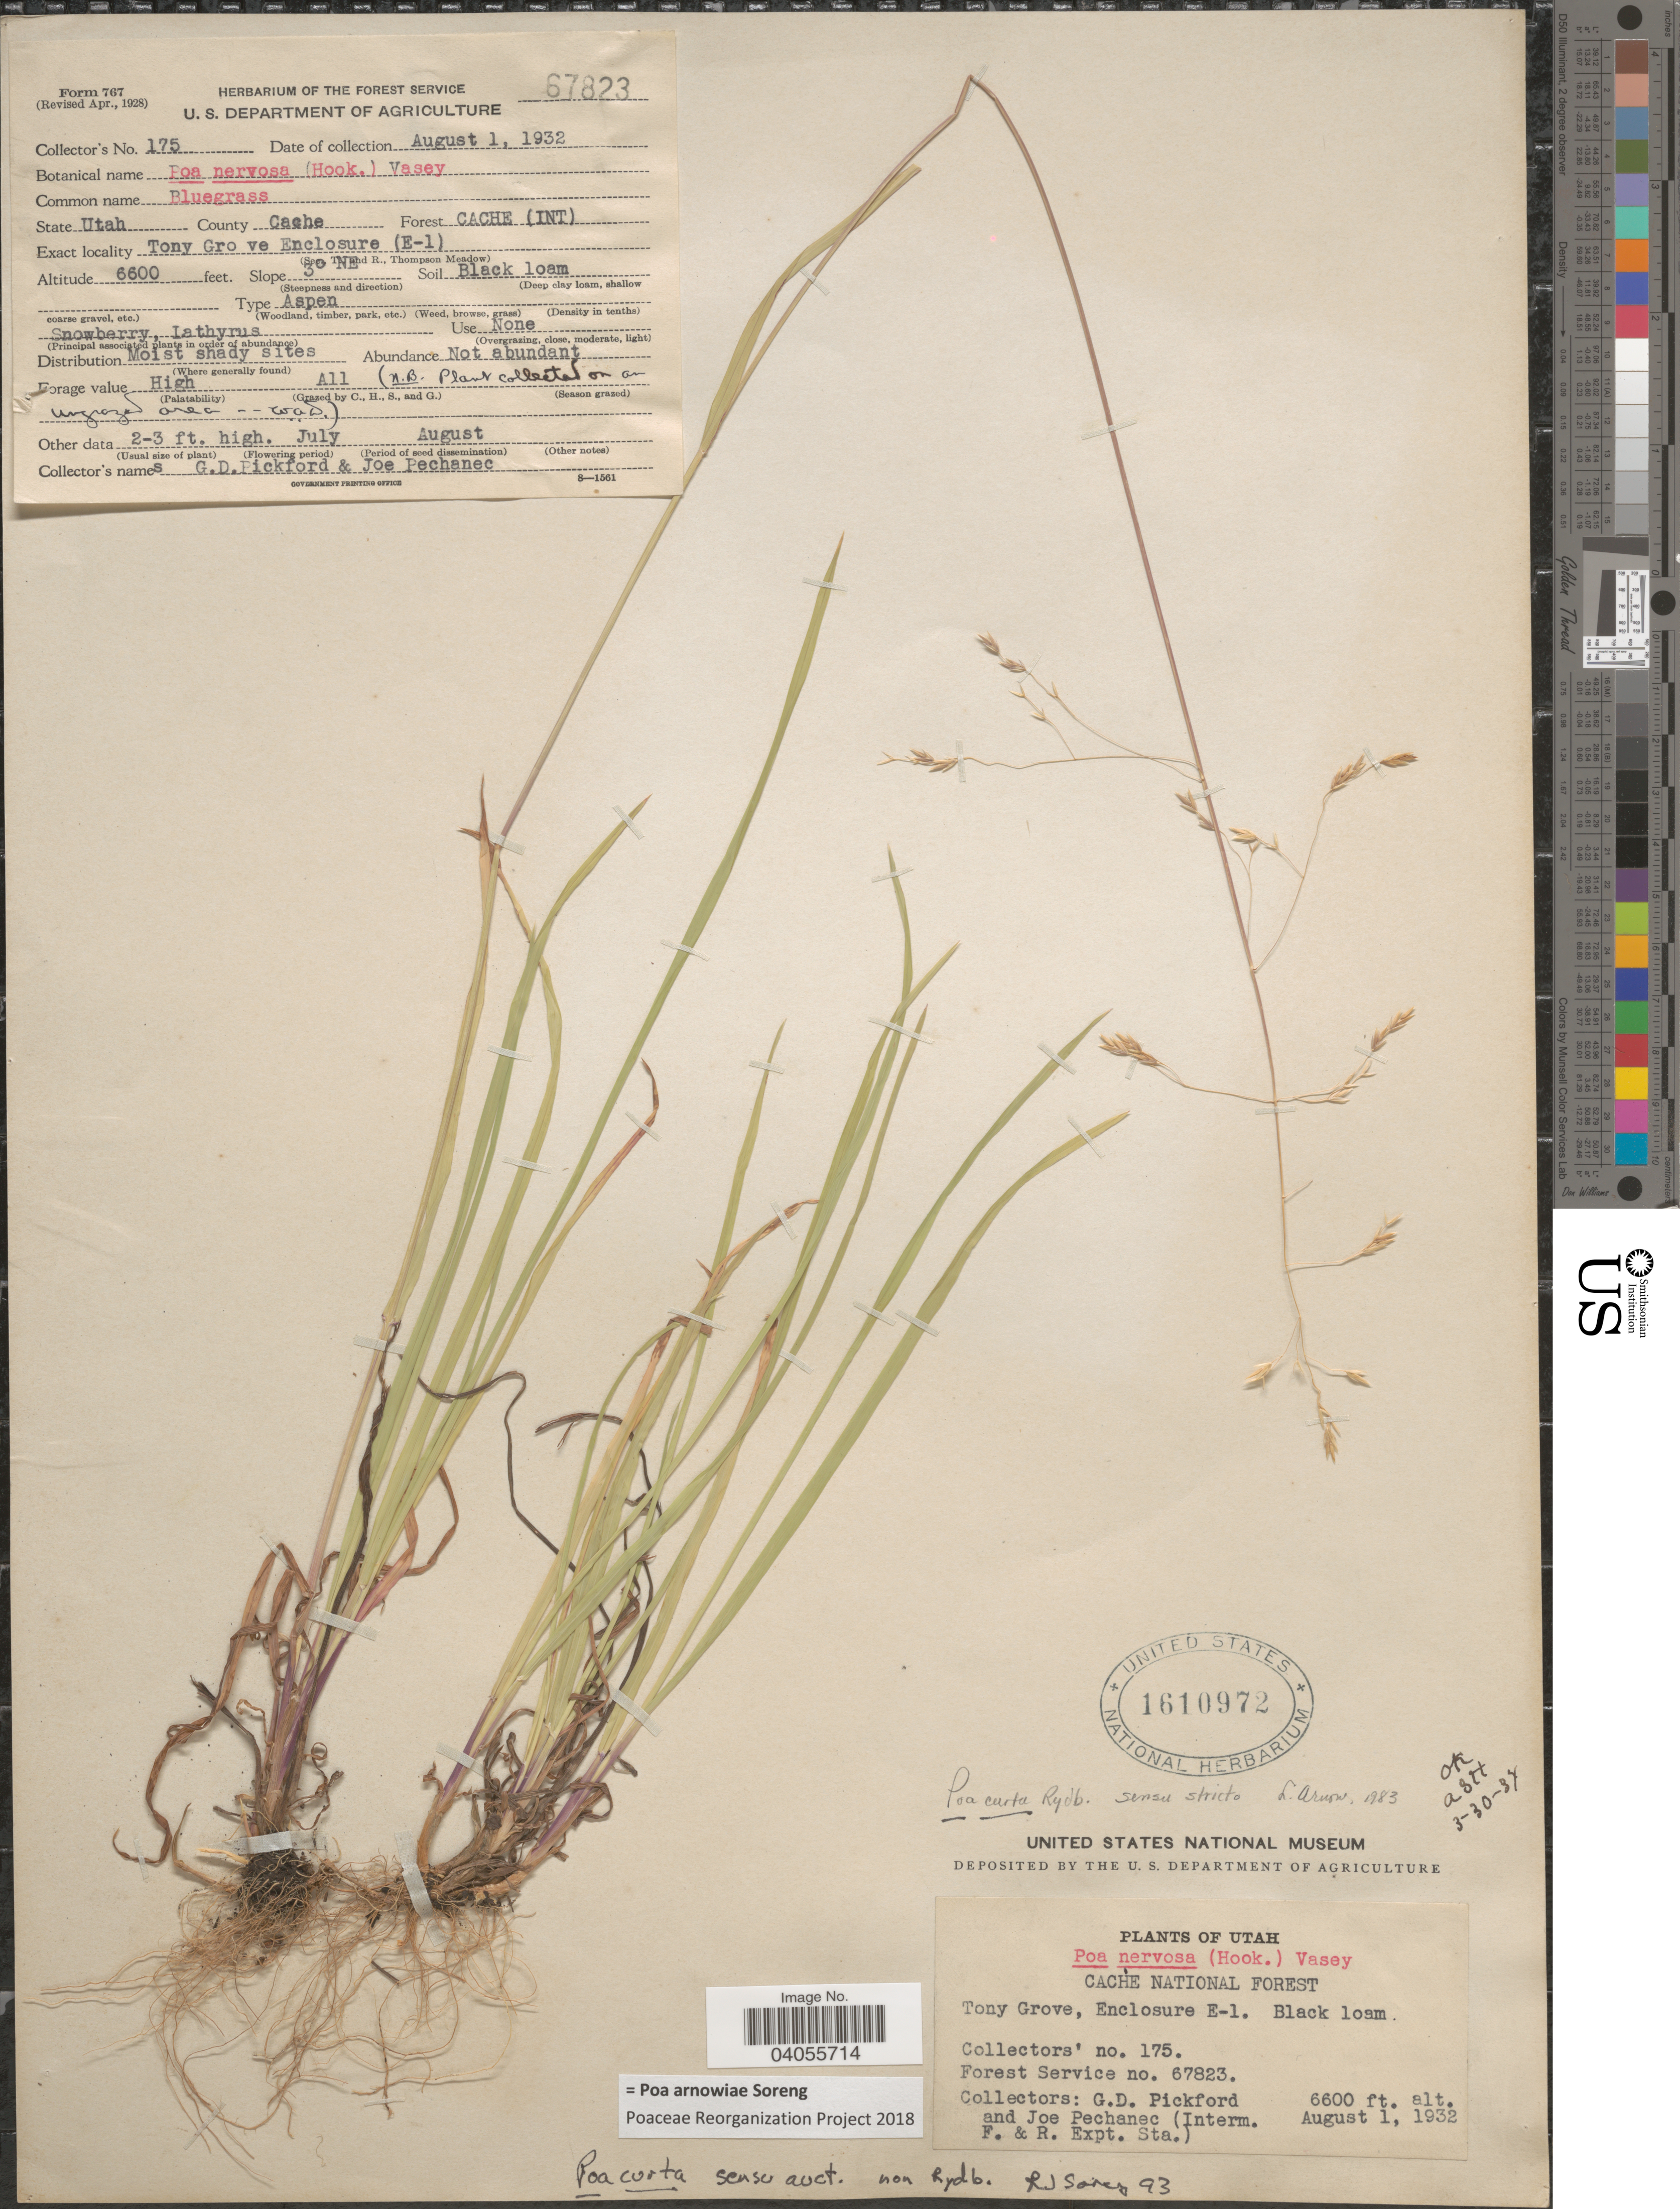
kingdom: Plantae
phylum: Tracheophyta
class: Liliopsida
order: Poales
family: Poaceae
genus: Poa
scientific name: Poa arnowiae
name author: Soreng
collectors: G. Pickford & J. Pechanec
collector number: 175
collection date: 1932-08-01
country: United States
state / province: Utah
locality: Cache National Forest. Tony Grove, Enclosure E-1. County Cache. Forest Cache (INT). Slope 3° NE.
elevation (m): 2012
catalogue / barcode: US 1610972